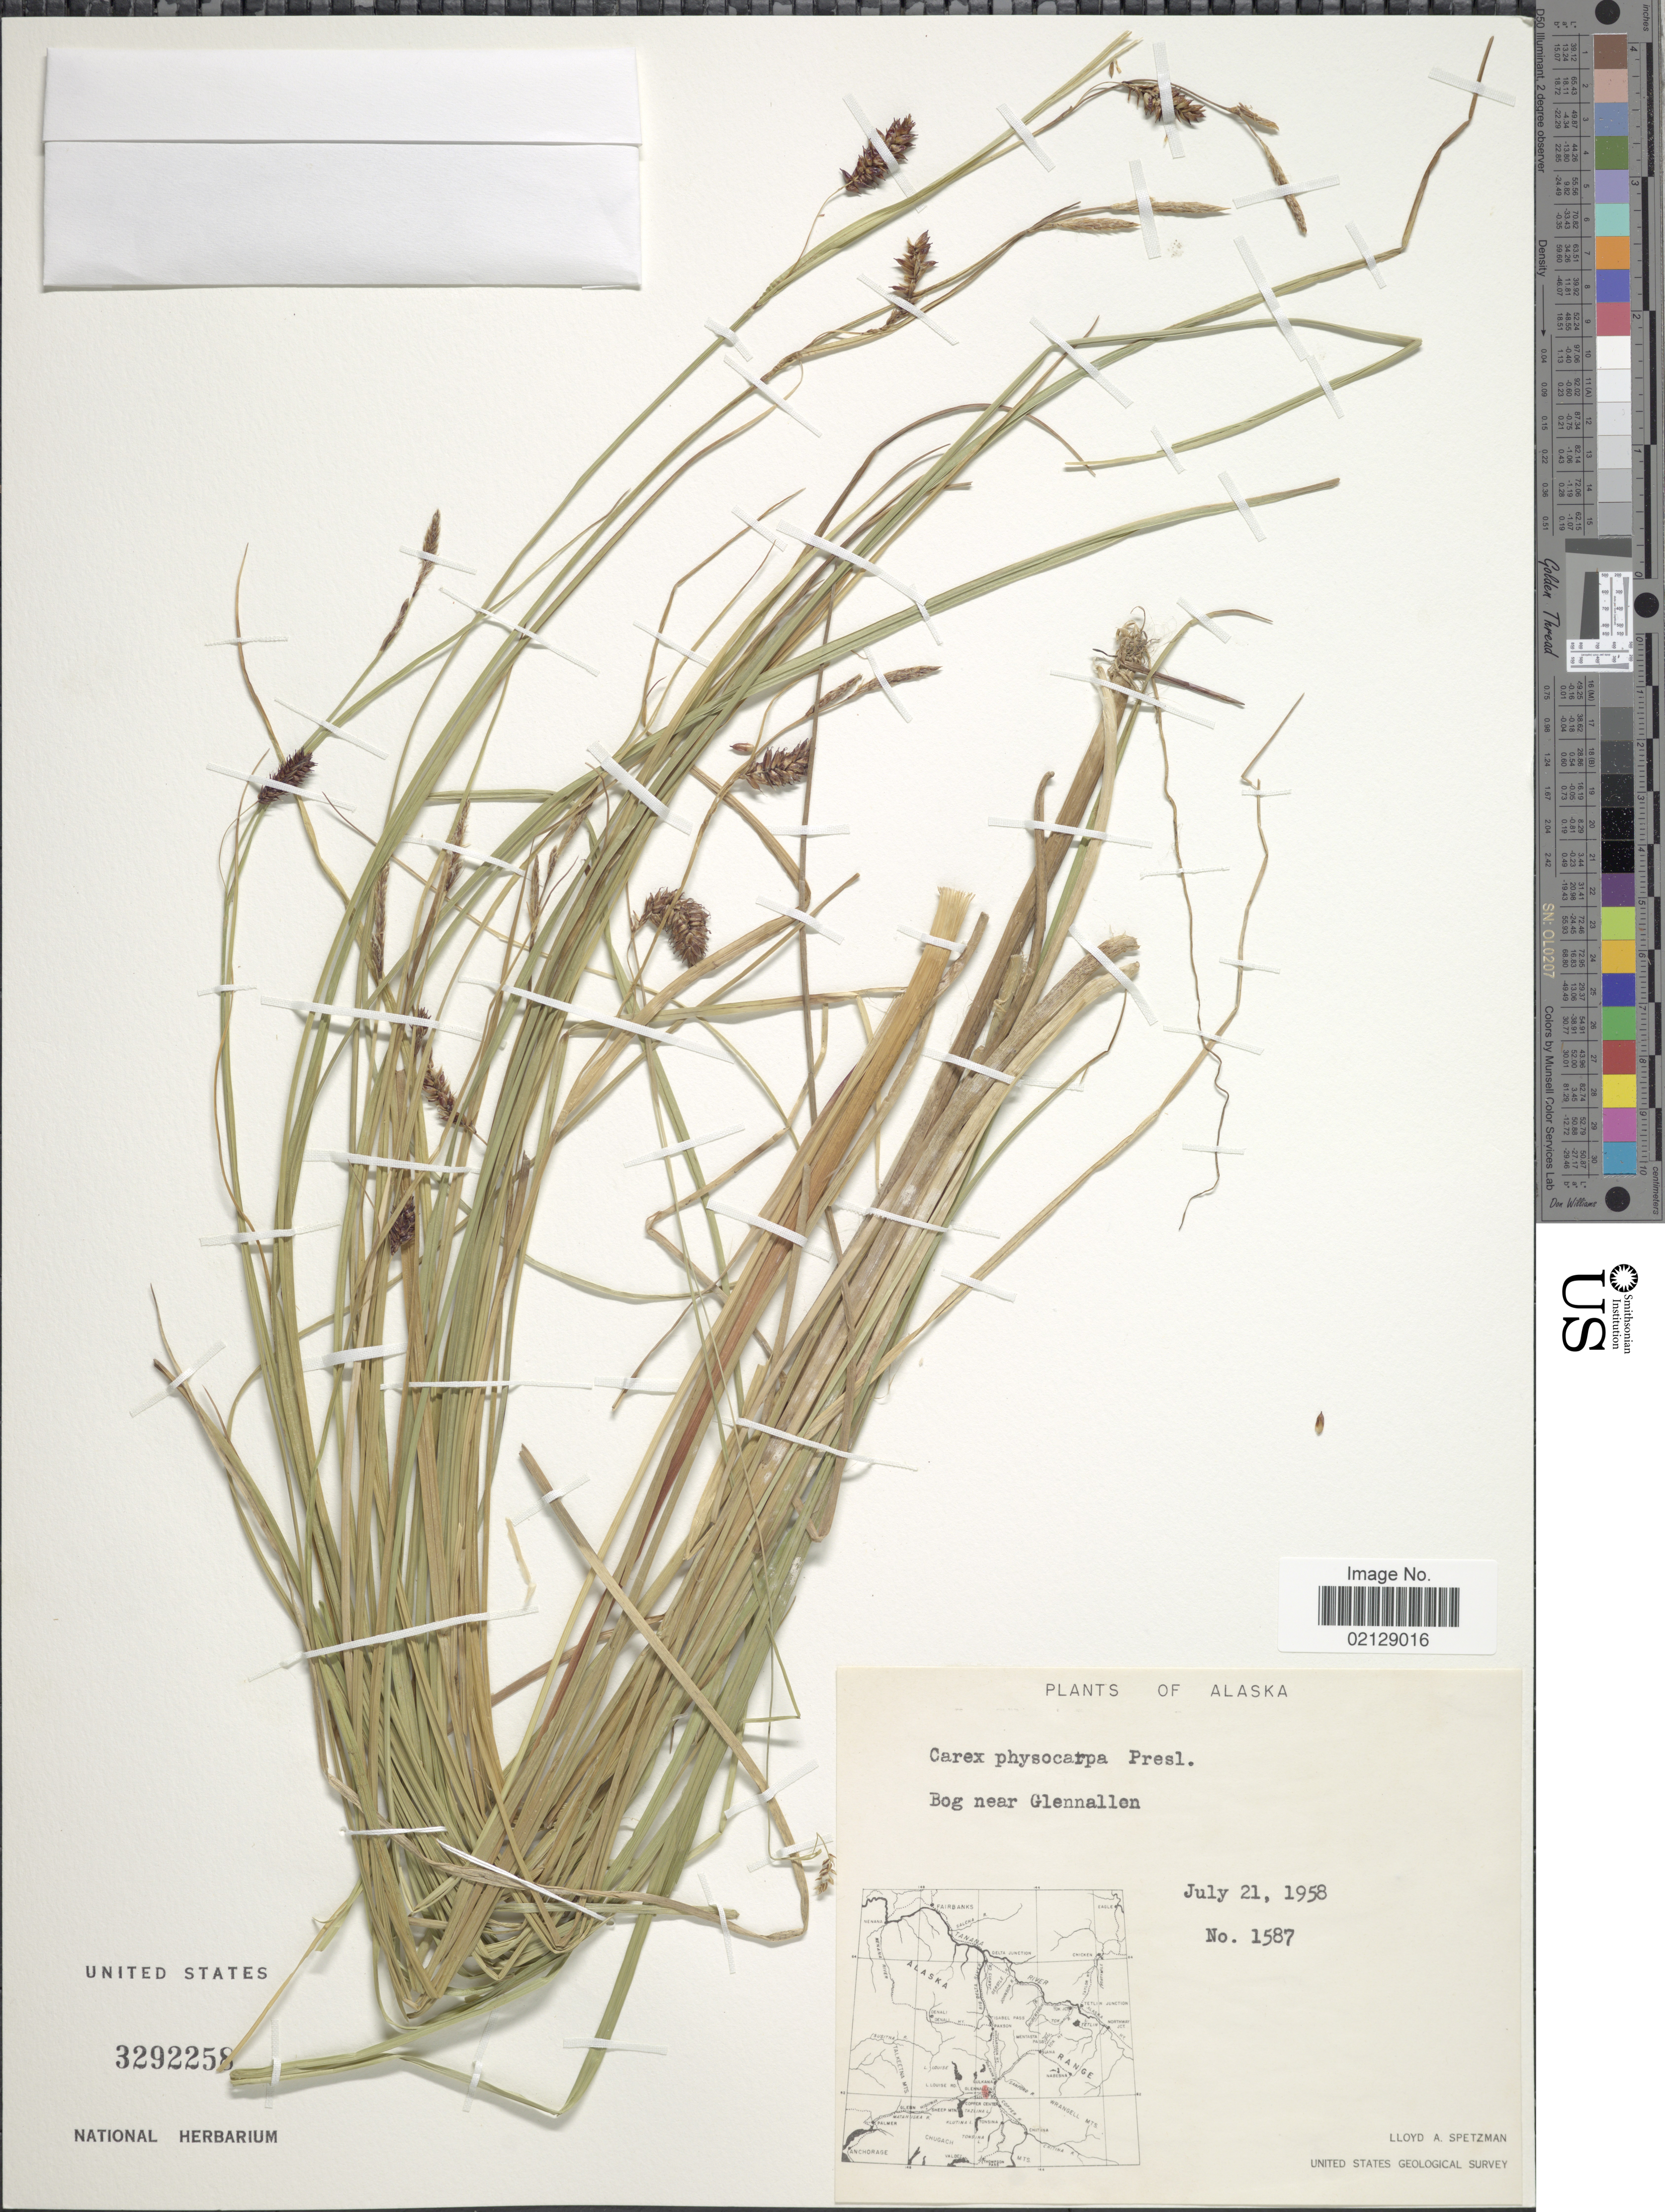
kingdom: Plantae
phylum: Tracheophyta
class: Liliopsida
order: Poales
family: Cyperaceae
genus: Carex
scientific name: Carex saxatilis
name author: L.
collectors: L. Spetzman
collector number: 1587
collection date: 1958-07-21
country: United States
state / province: Alaska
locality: Bog near Glennallen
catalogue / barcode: US 3292258